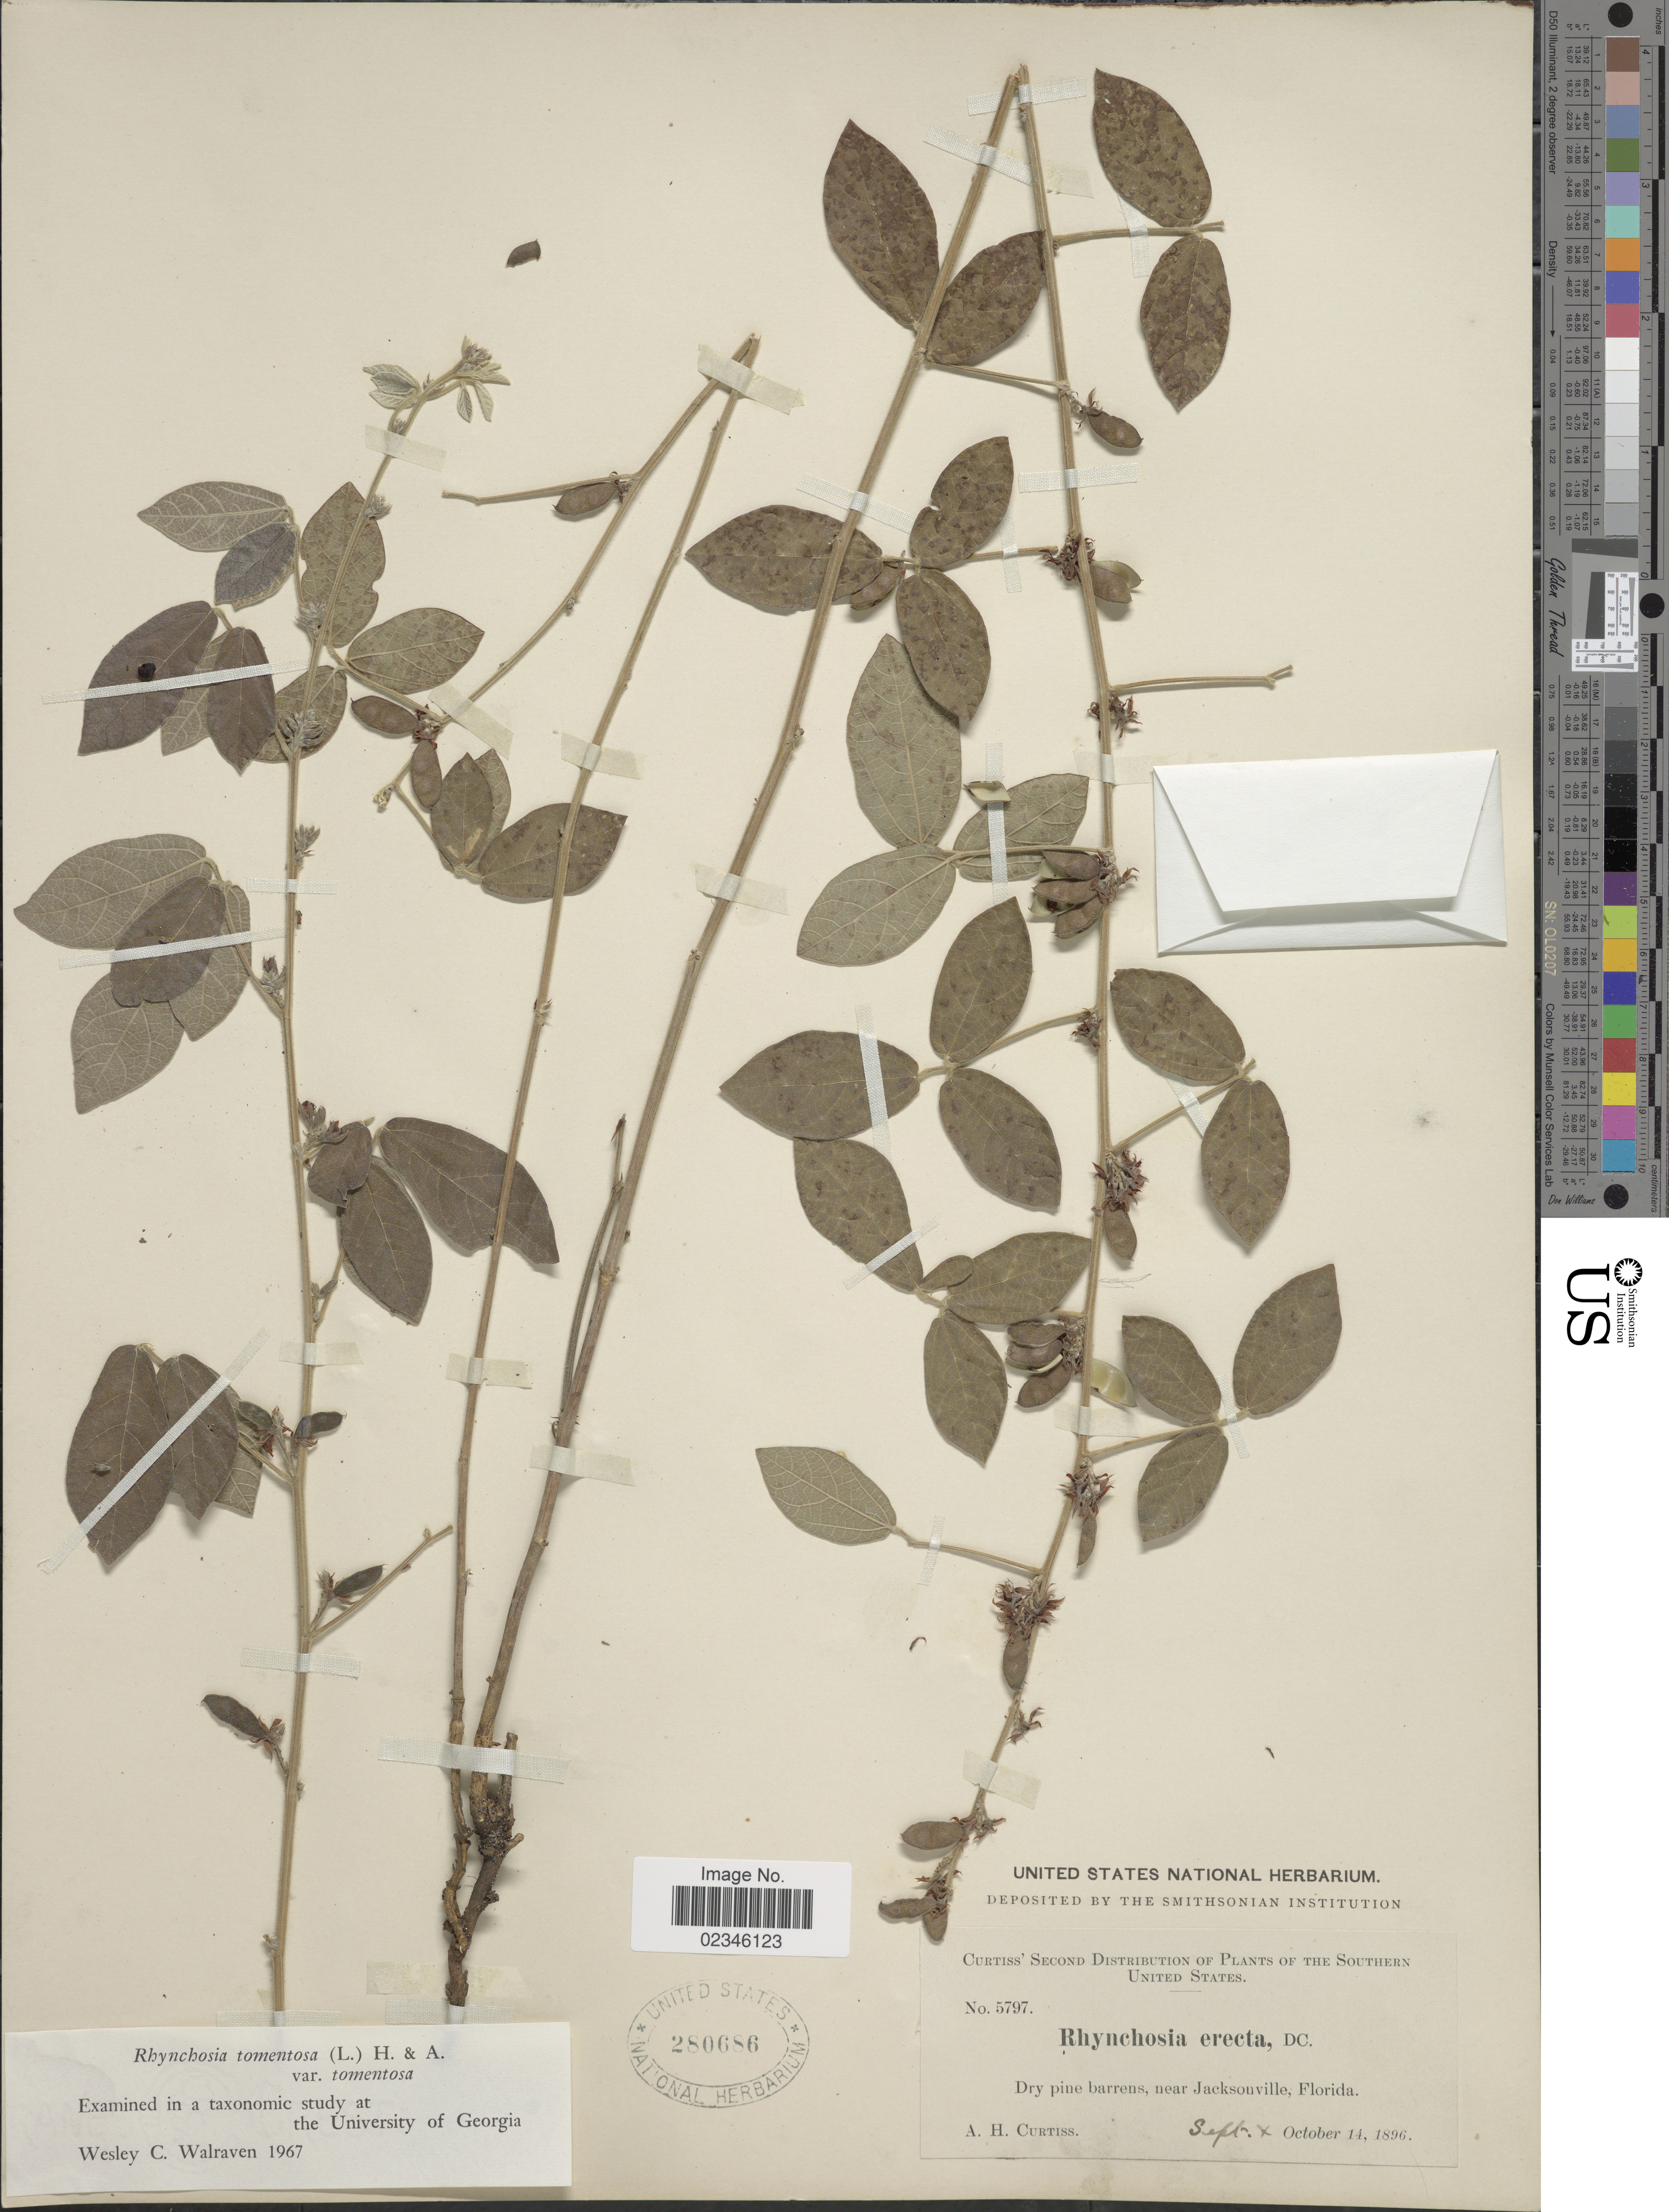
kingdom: Plantae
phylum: Tracheophyta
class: Magnoliopsida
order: Fabales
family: Fabaceae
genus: Rhynchosia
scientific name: Rhynchosia tomentosa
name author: (L.) Hook. & Arn.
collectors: A. H. Curtiss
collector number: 5797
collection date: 1896-09-14/1896-10-14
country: United States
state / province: Florida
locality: Southern United States. Dry pine barrens, near Jacksonville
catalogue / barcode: US 280686